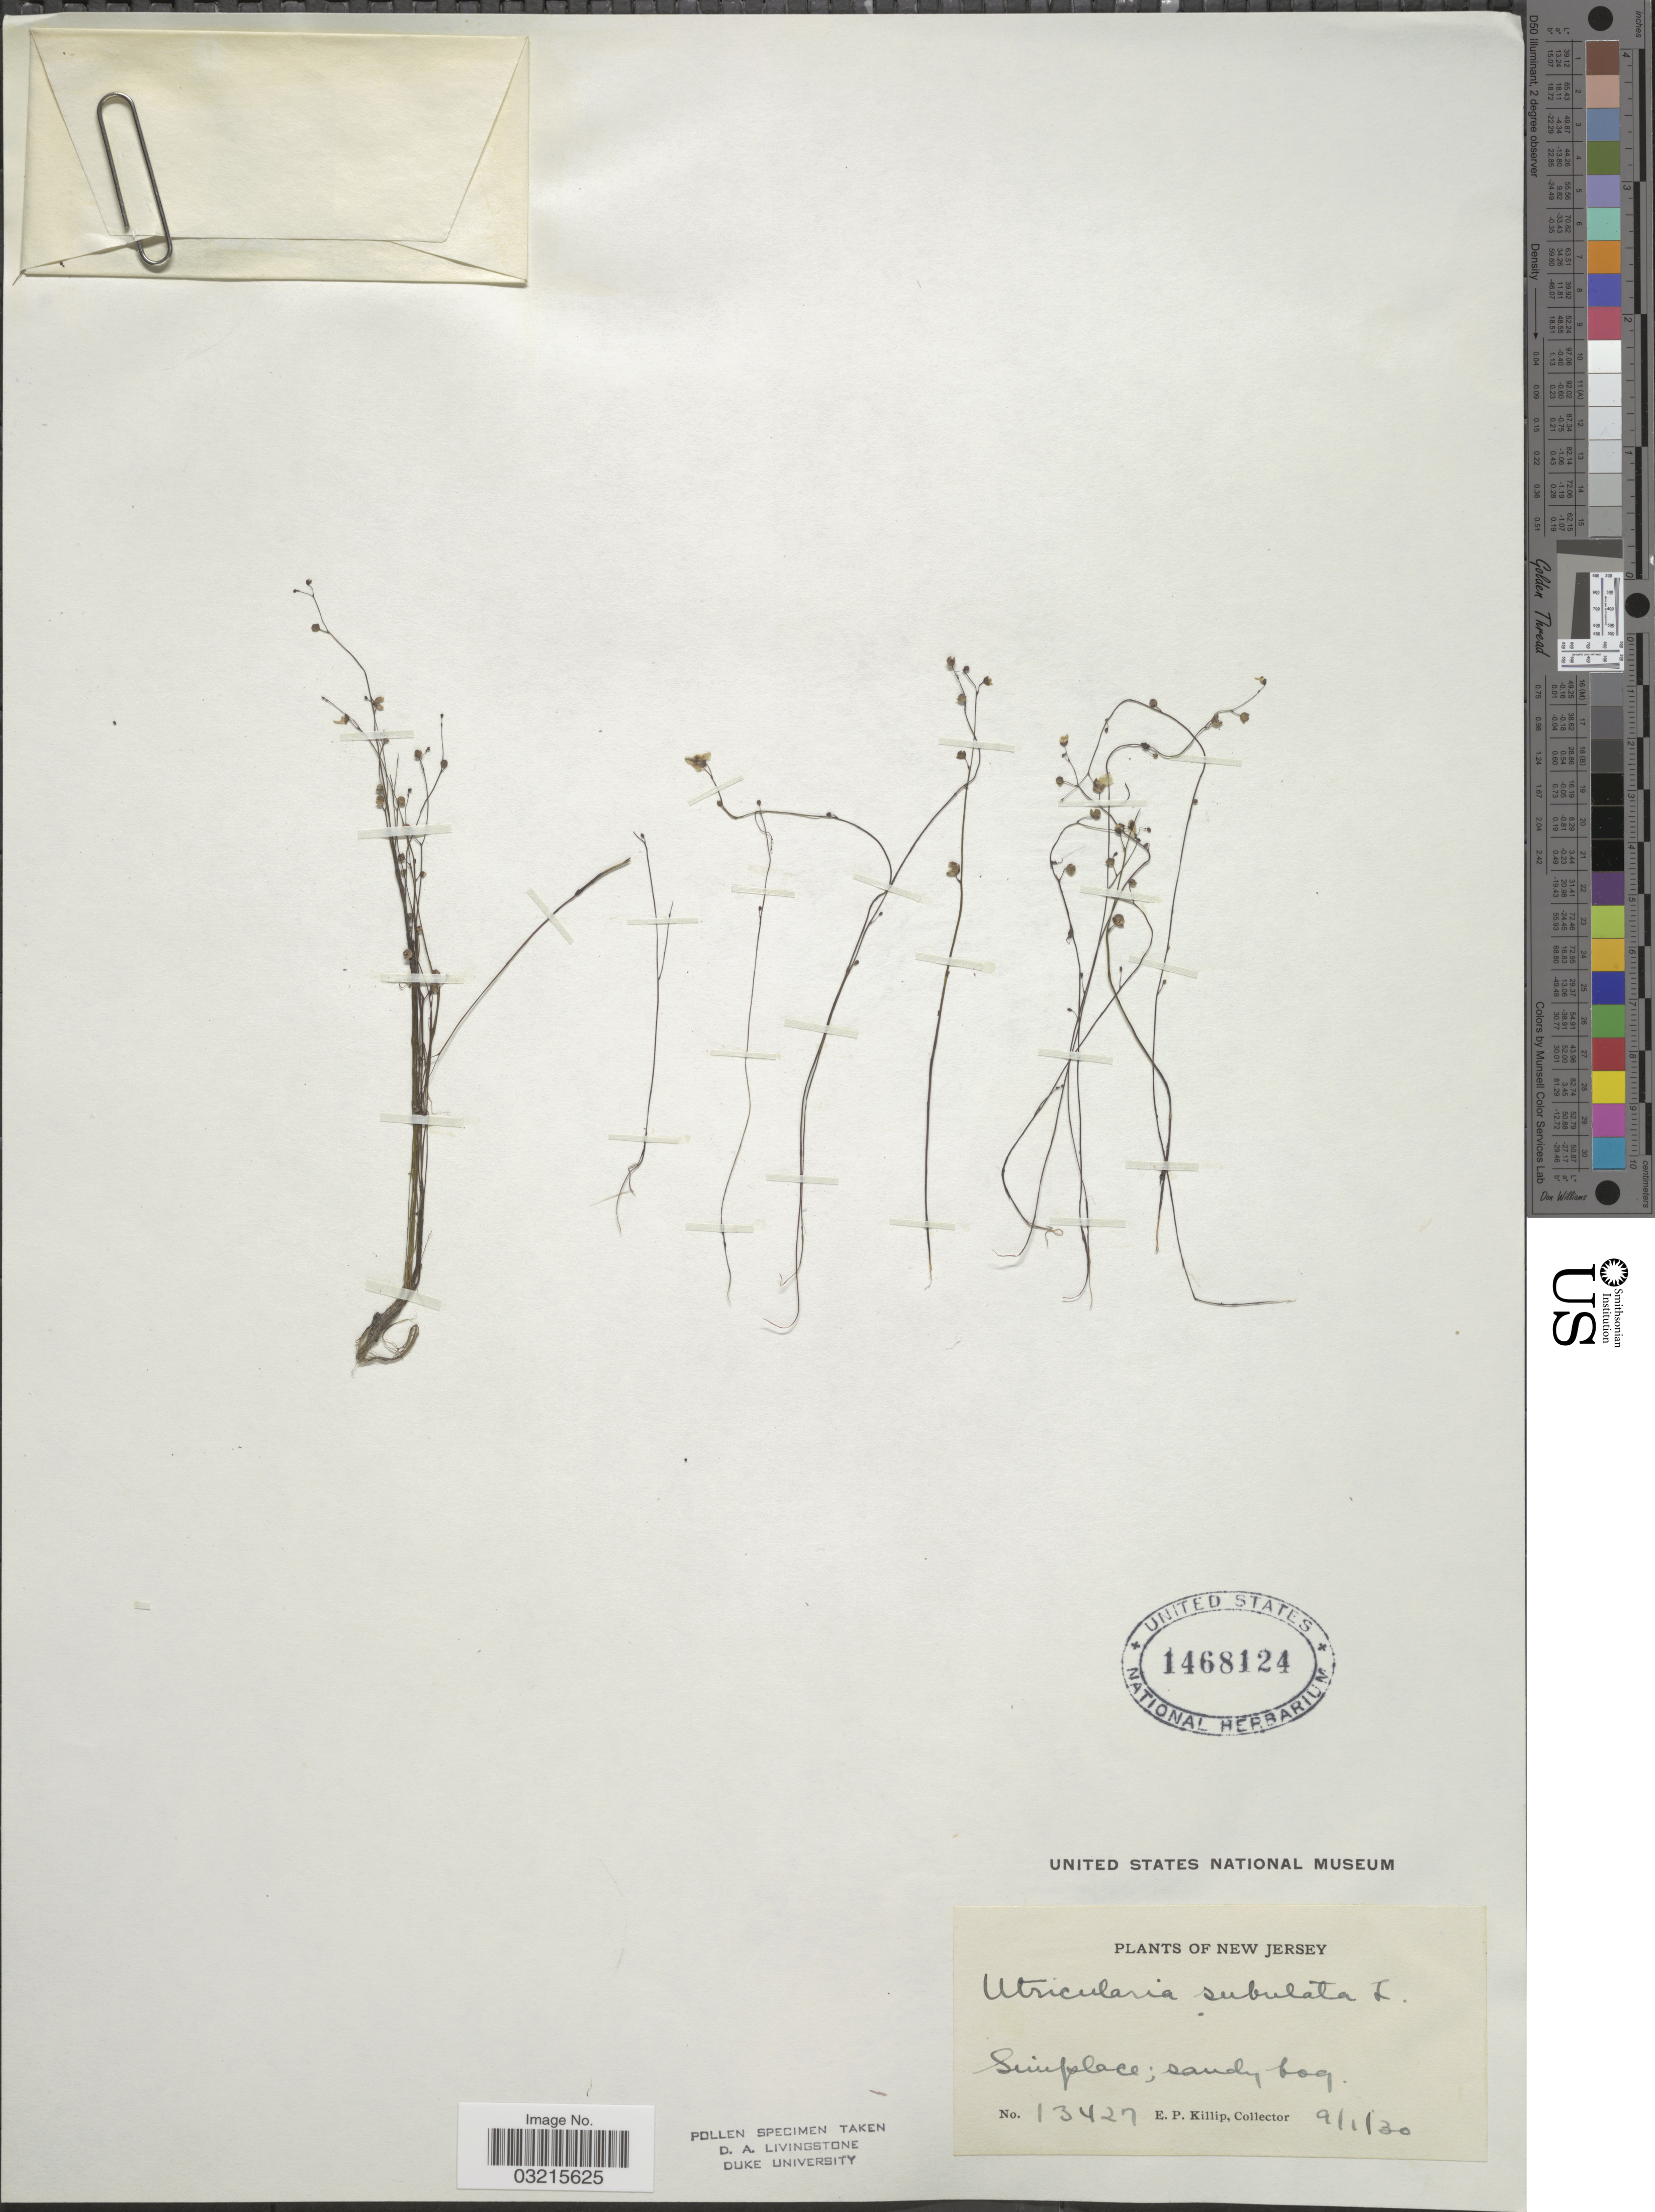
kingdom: Plantae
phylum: Tracheophyta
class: Magnoliopsida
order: Lamiales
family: Lentibulariaceae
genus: Utricularia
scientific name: Utricularia subulata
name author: L.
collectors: E. P. Killip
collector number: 13427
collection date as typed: Transcribed d/m/y: 1/9/30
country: United States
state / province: New Jersey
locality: Simplace.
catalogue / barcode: US 1468124